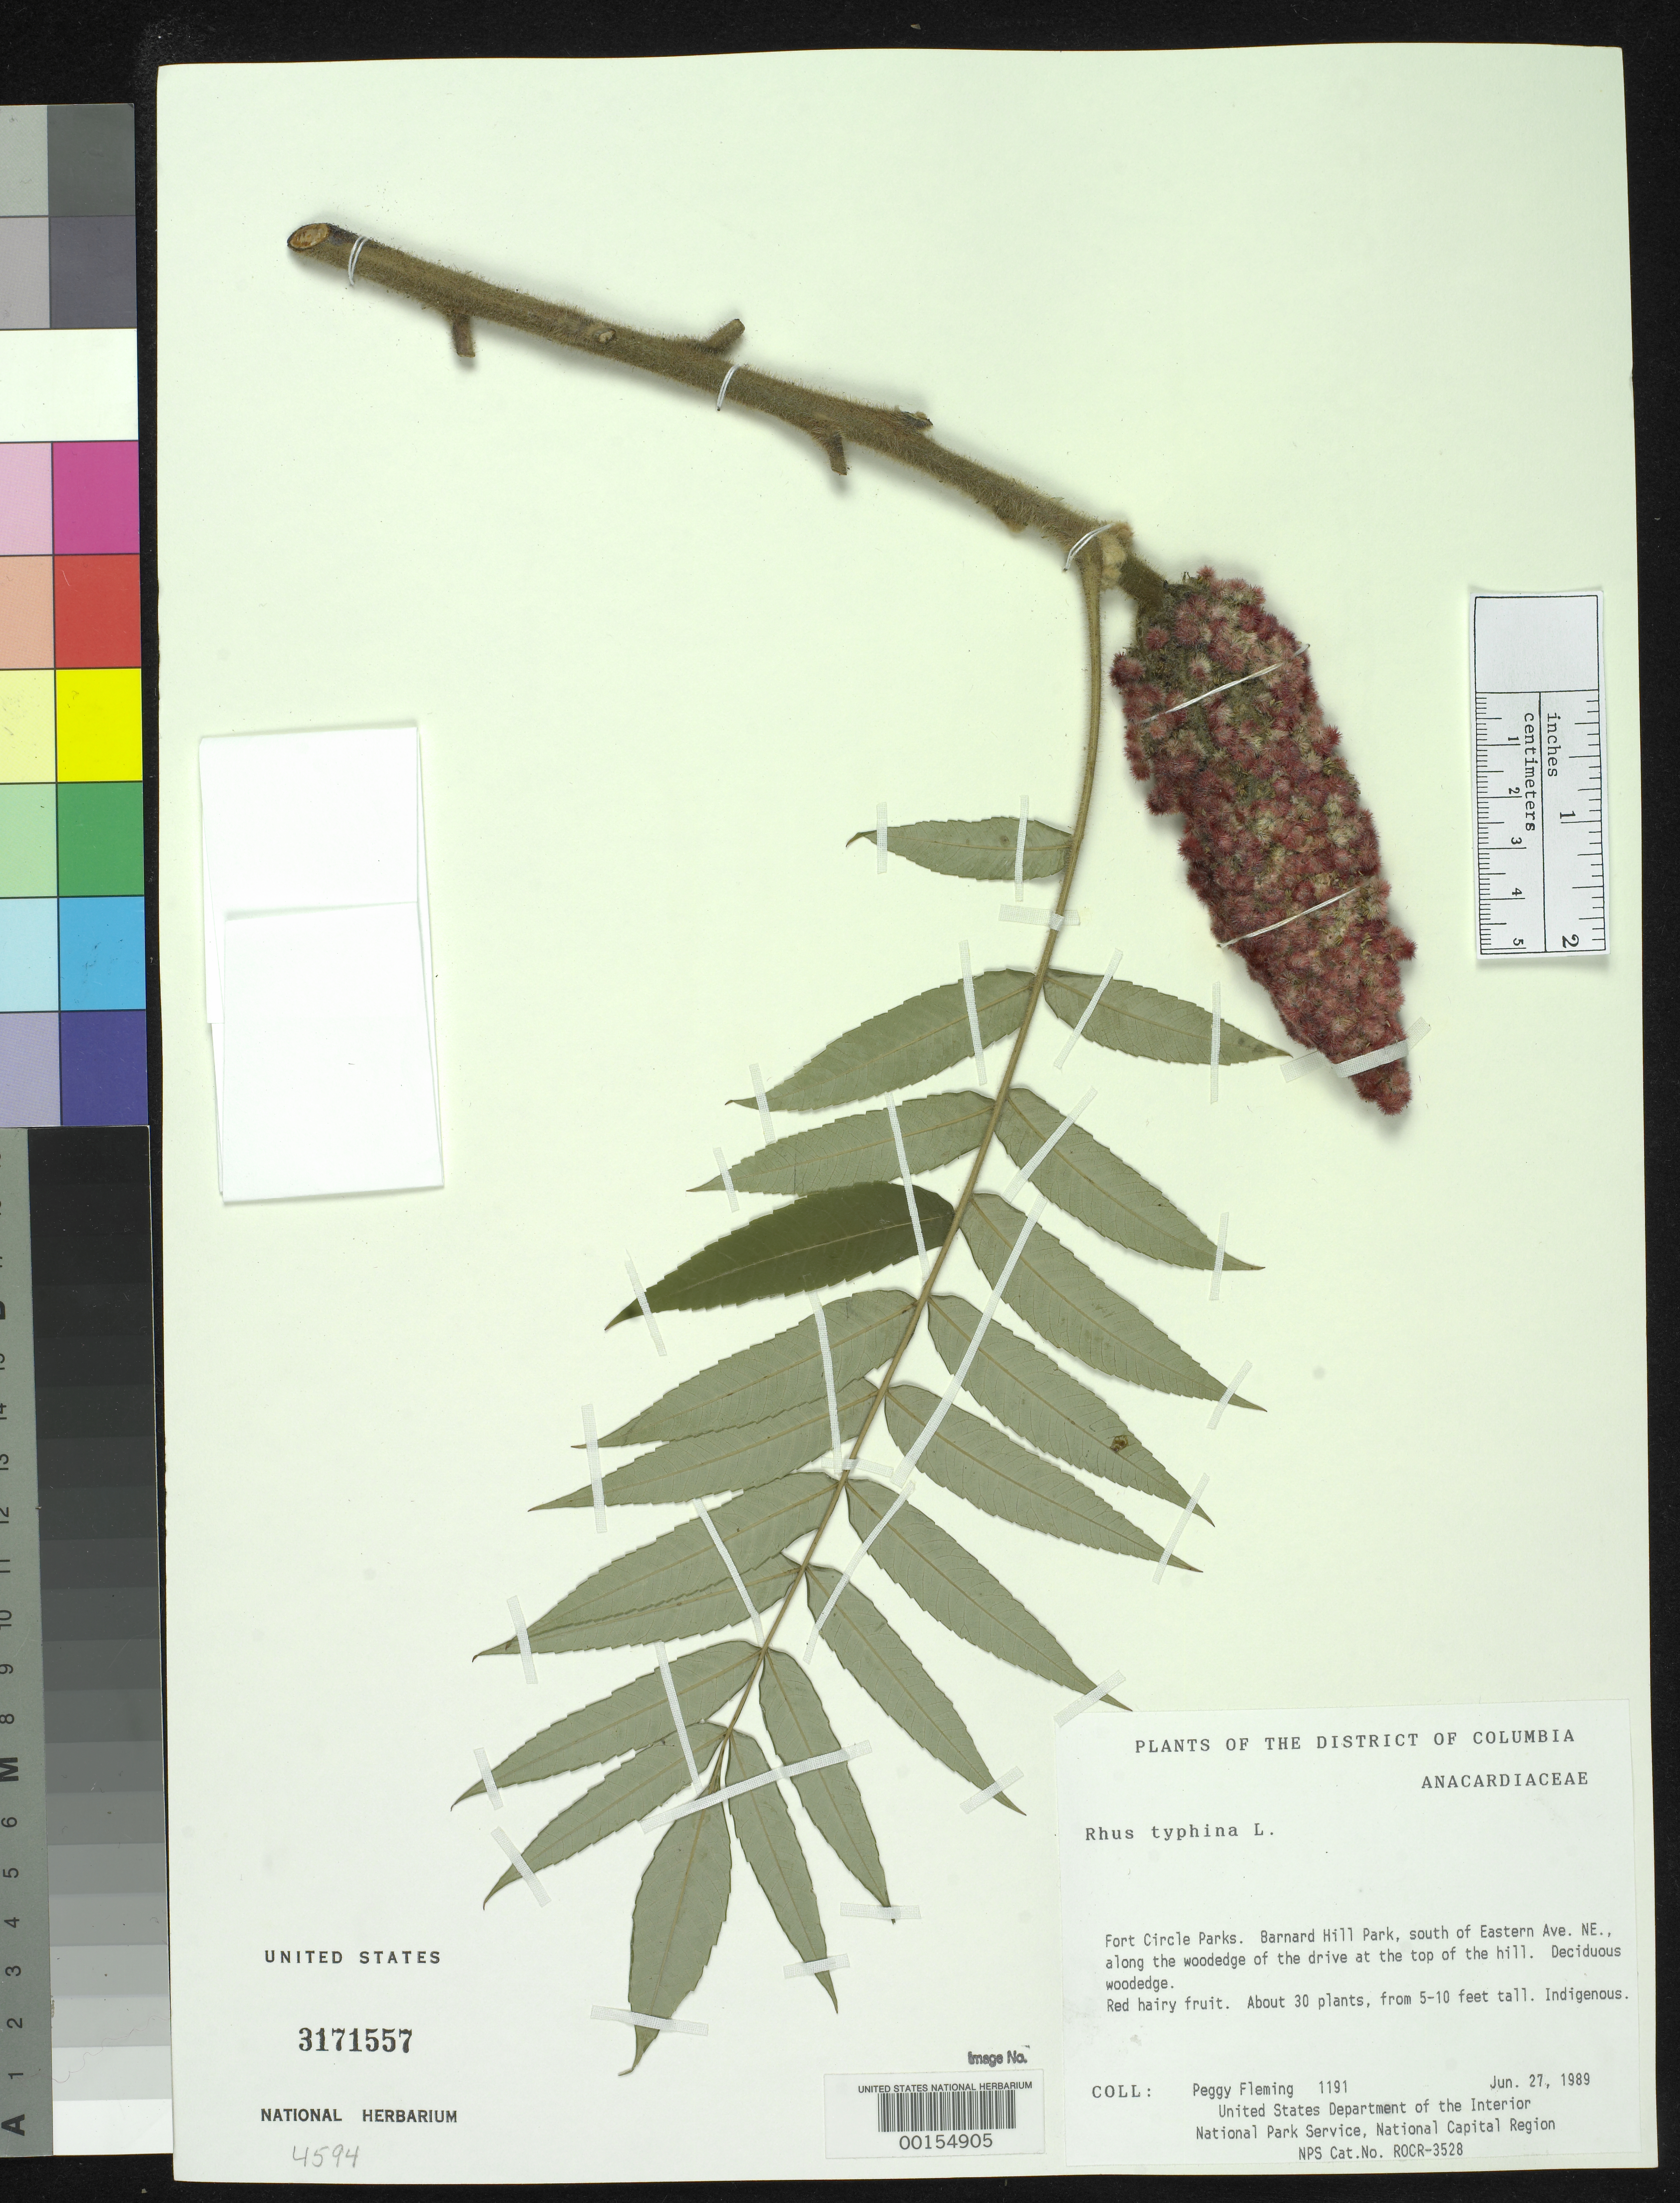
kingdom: Plantae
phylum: Tracheophyta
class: Magnoliopsida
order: Sapindales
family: Anacardiaceae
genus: Rhus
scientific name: Rhus typhina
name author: L.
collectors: P. Fleming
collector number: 1191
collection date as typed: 27 Jun 1989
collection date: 1989-06-27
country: United States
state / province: District of Columbia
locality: Fort Circle Park, Barnard Hill Park, S Eastern Ave, NE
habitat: Woodedge of the drive at the top of the hill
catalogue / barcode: US 3171557